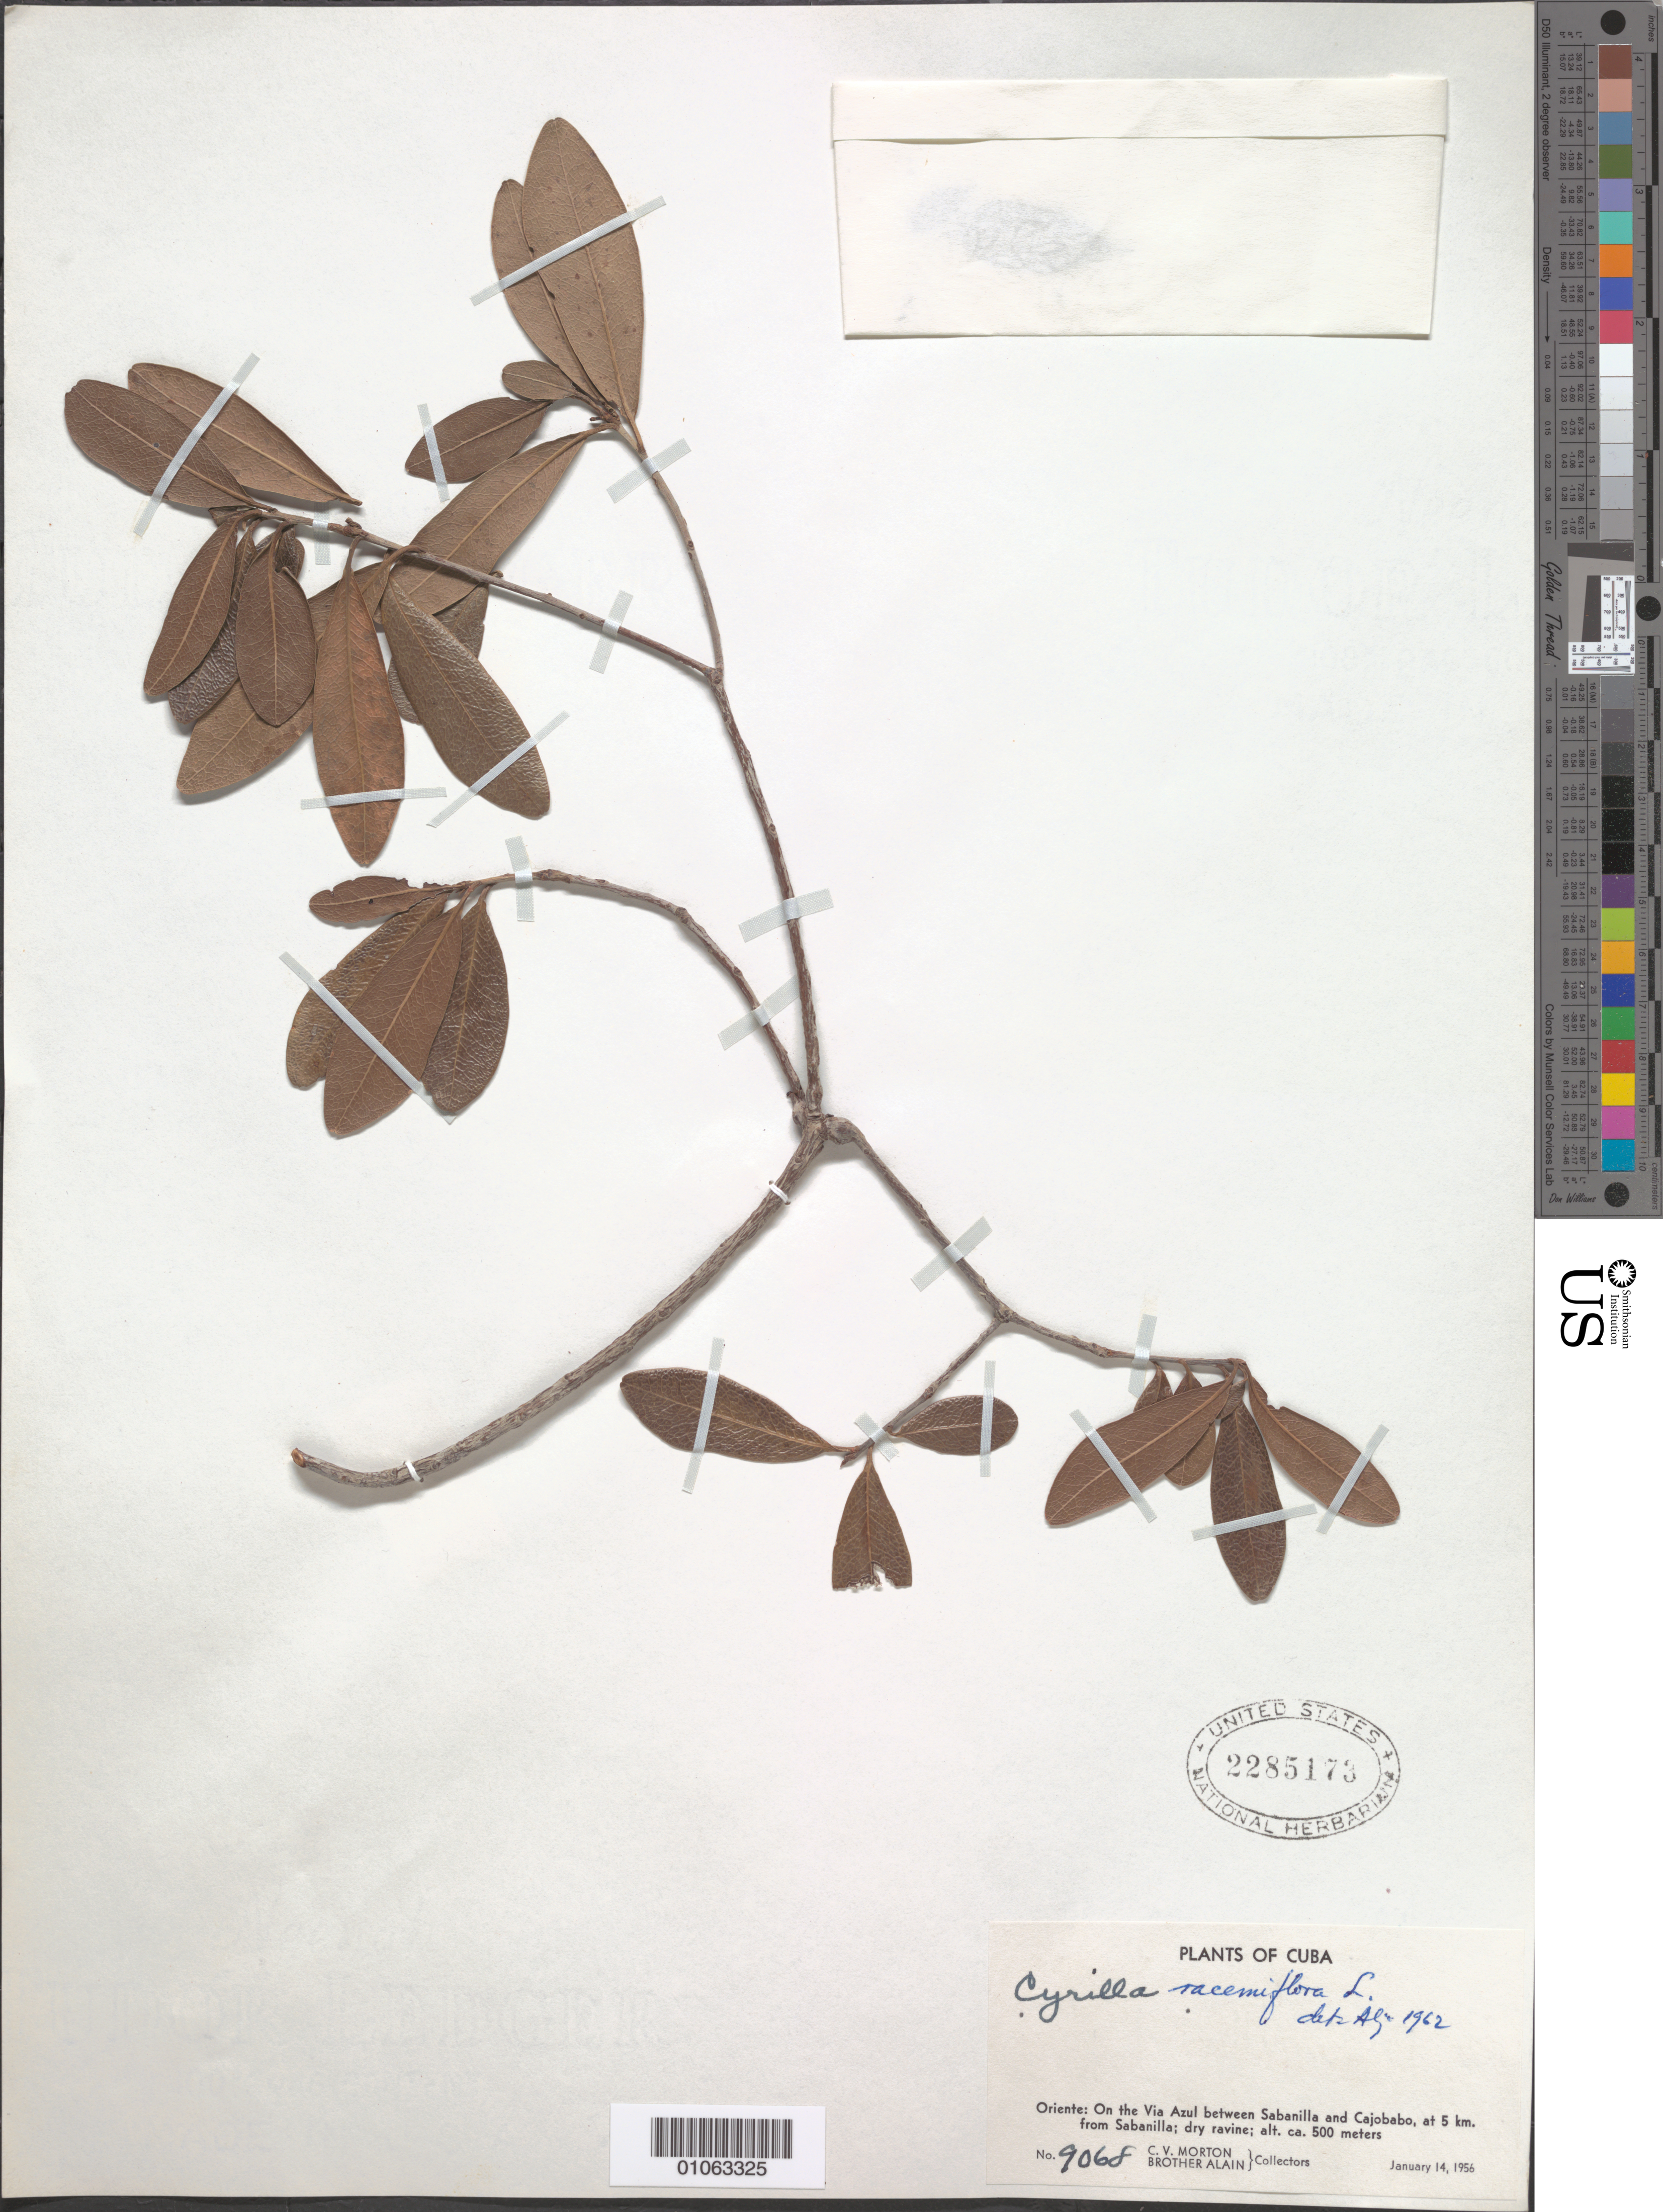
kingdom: Plantae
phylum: Tracheophyta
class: Magnoliopsida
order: Ericales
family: Cyrillaceae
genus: Cyrilla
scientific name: Cyrilla racemiflora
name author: L.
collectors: C. V. Morton & A. H. Liogier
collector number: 9068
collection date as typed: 14 Jan 1956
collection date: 1956-01-14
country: Cuba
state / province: Oriente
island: Cuba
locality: On the Via Azul between Sabanilla and Cajobabo, at 5km from Sabanilla, dry ravine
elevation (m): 800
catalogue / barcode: US 2285173